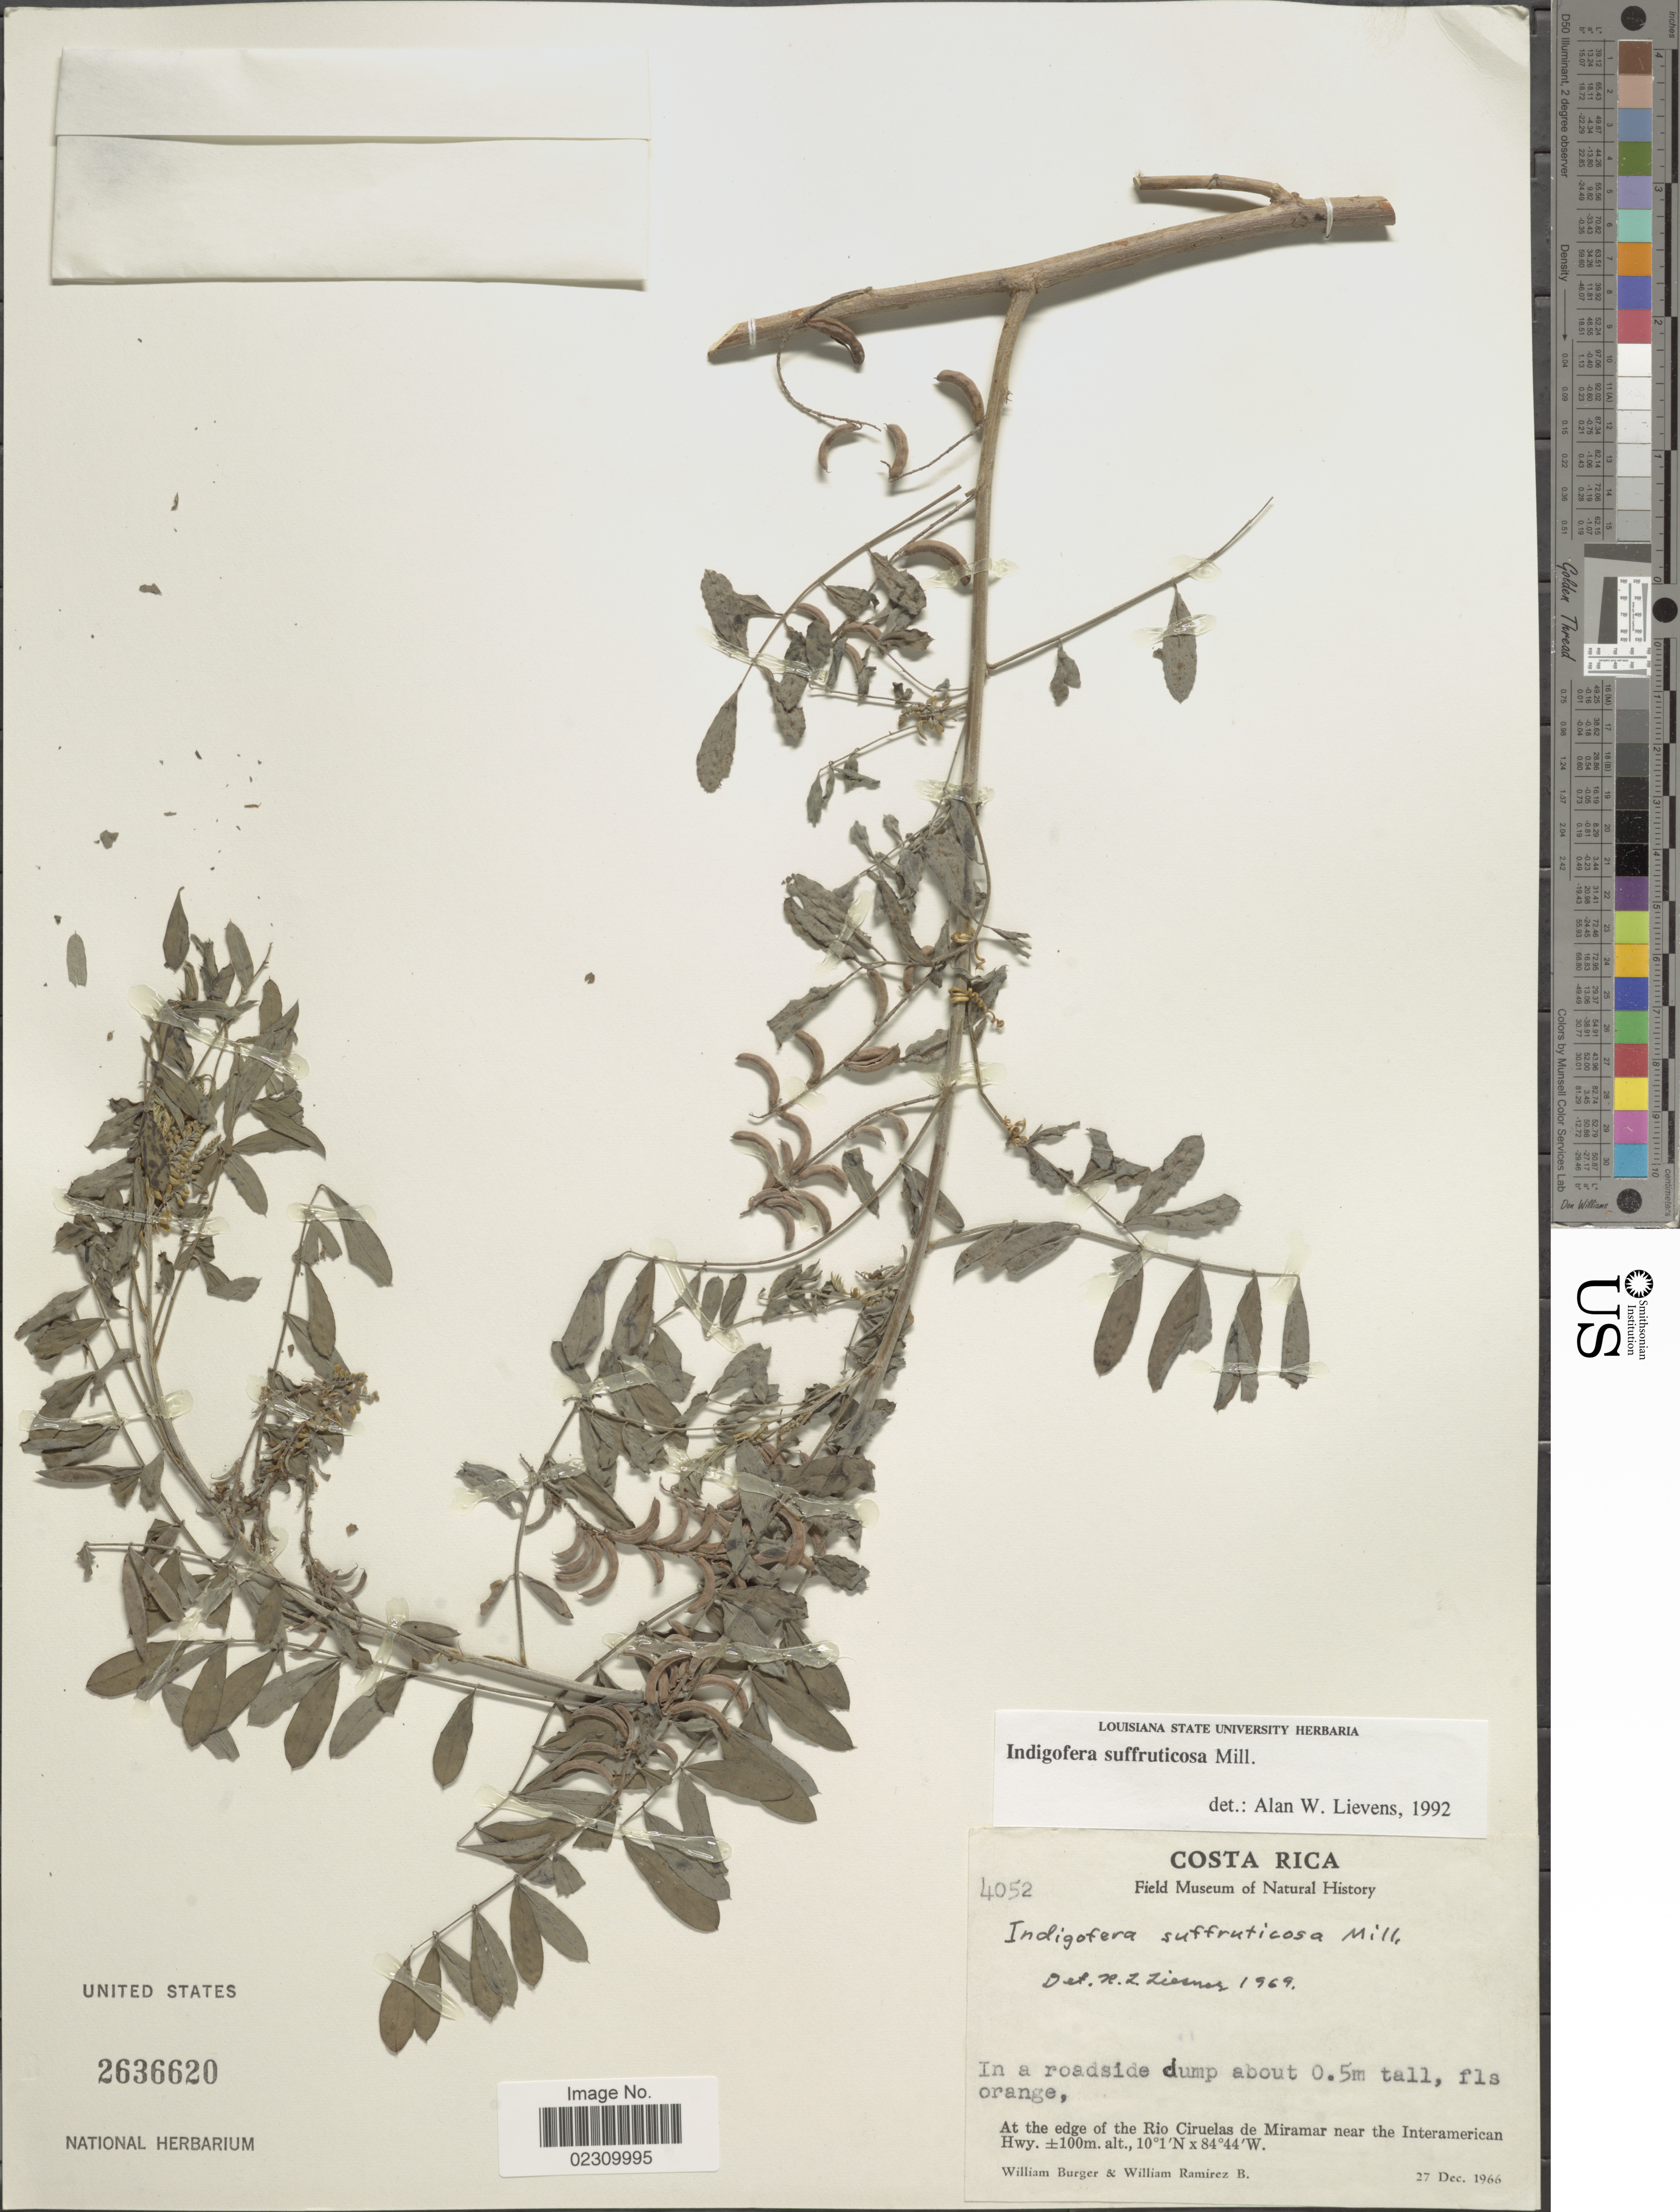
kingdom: Plantae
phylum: Tracheophyta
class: Magnoliopsida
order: Fabales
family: Fabaceae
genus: Indigofera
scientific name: Indigofera suffruticosa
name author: Mill.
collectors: W. Burger & W. Ramirez B.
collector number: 4052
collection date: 1966-12-27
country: Costa Rica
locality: At the edge of the Rio Ciruelas de Miramar near the Interamerican Hwy.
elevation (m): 100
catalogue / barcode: US 2636620